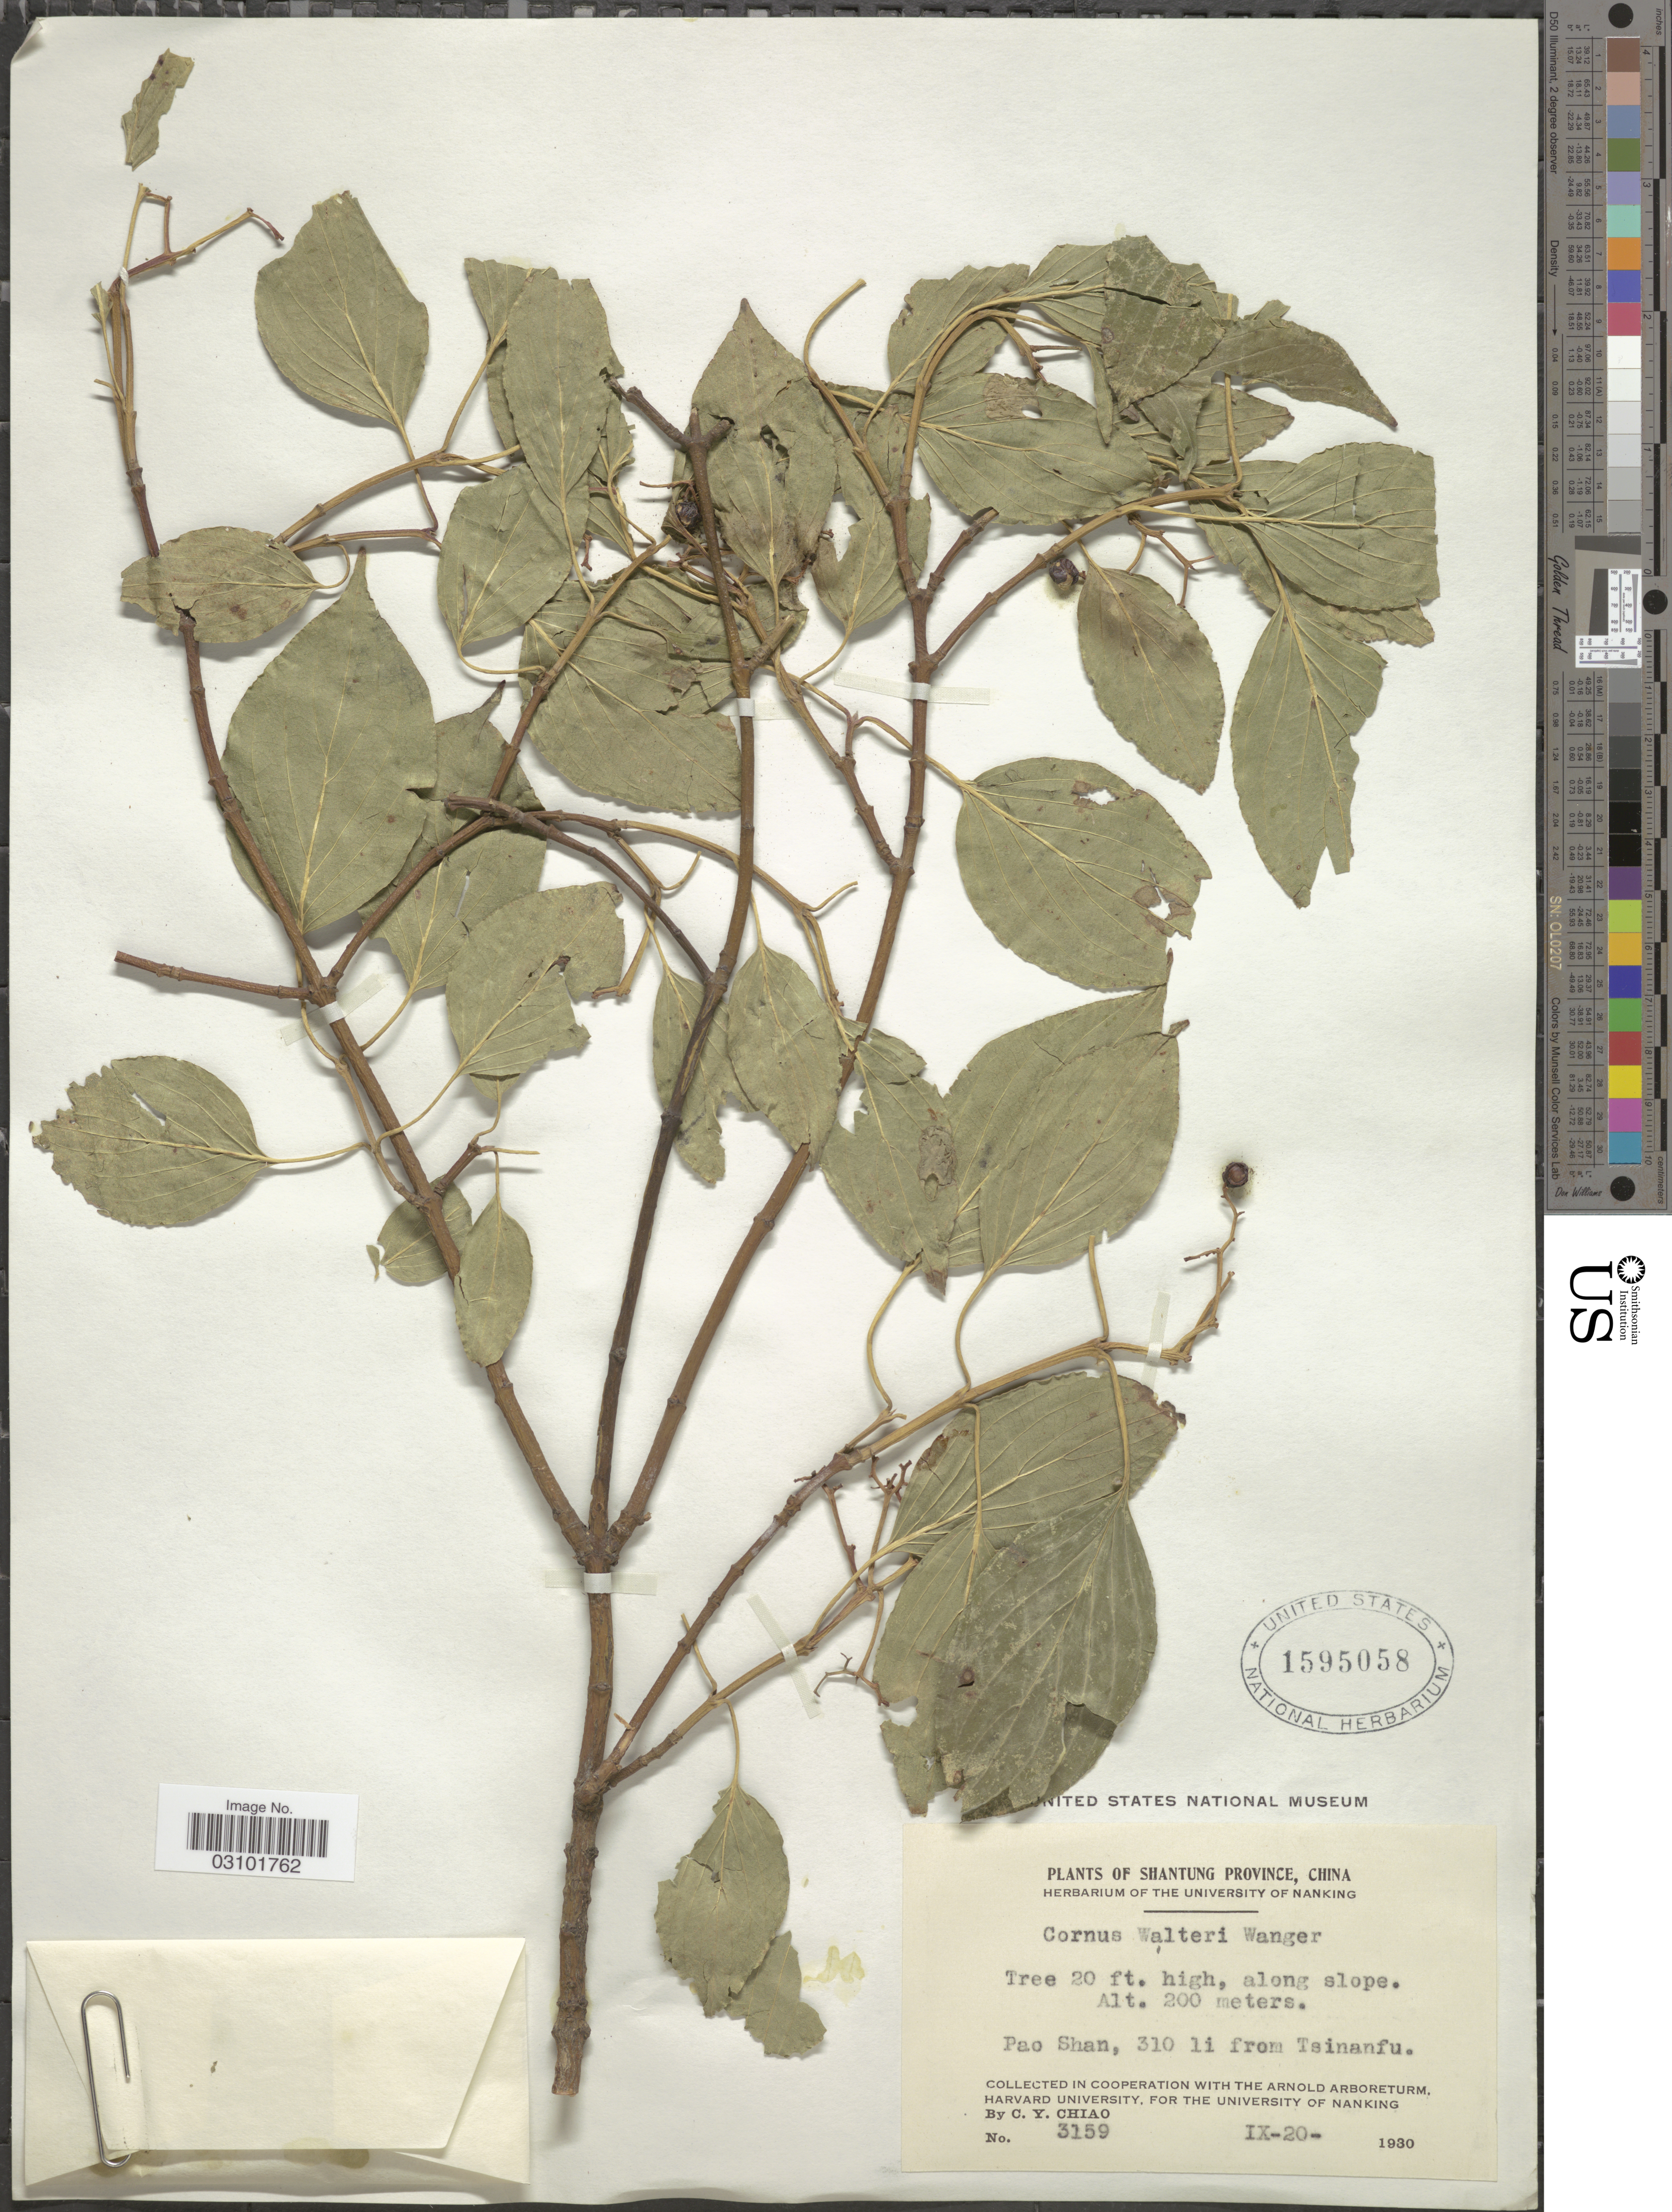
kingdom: Plantae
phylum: Tracheophyta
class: Magnoliopsida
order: Cornales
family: Cornaceae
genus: Cornus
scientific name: Cornus walteri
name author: Wangerin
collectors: C. Y. Chiao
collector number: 3159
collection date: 1930-09-20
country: China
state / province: Shandong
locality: Shantung Province. Pao Shan, 310 li from Tsinanfu.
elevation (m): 200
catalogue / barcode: US 1595058